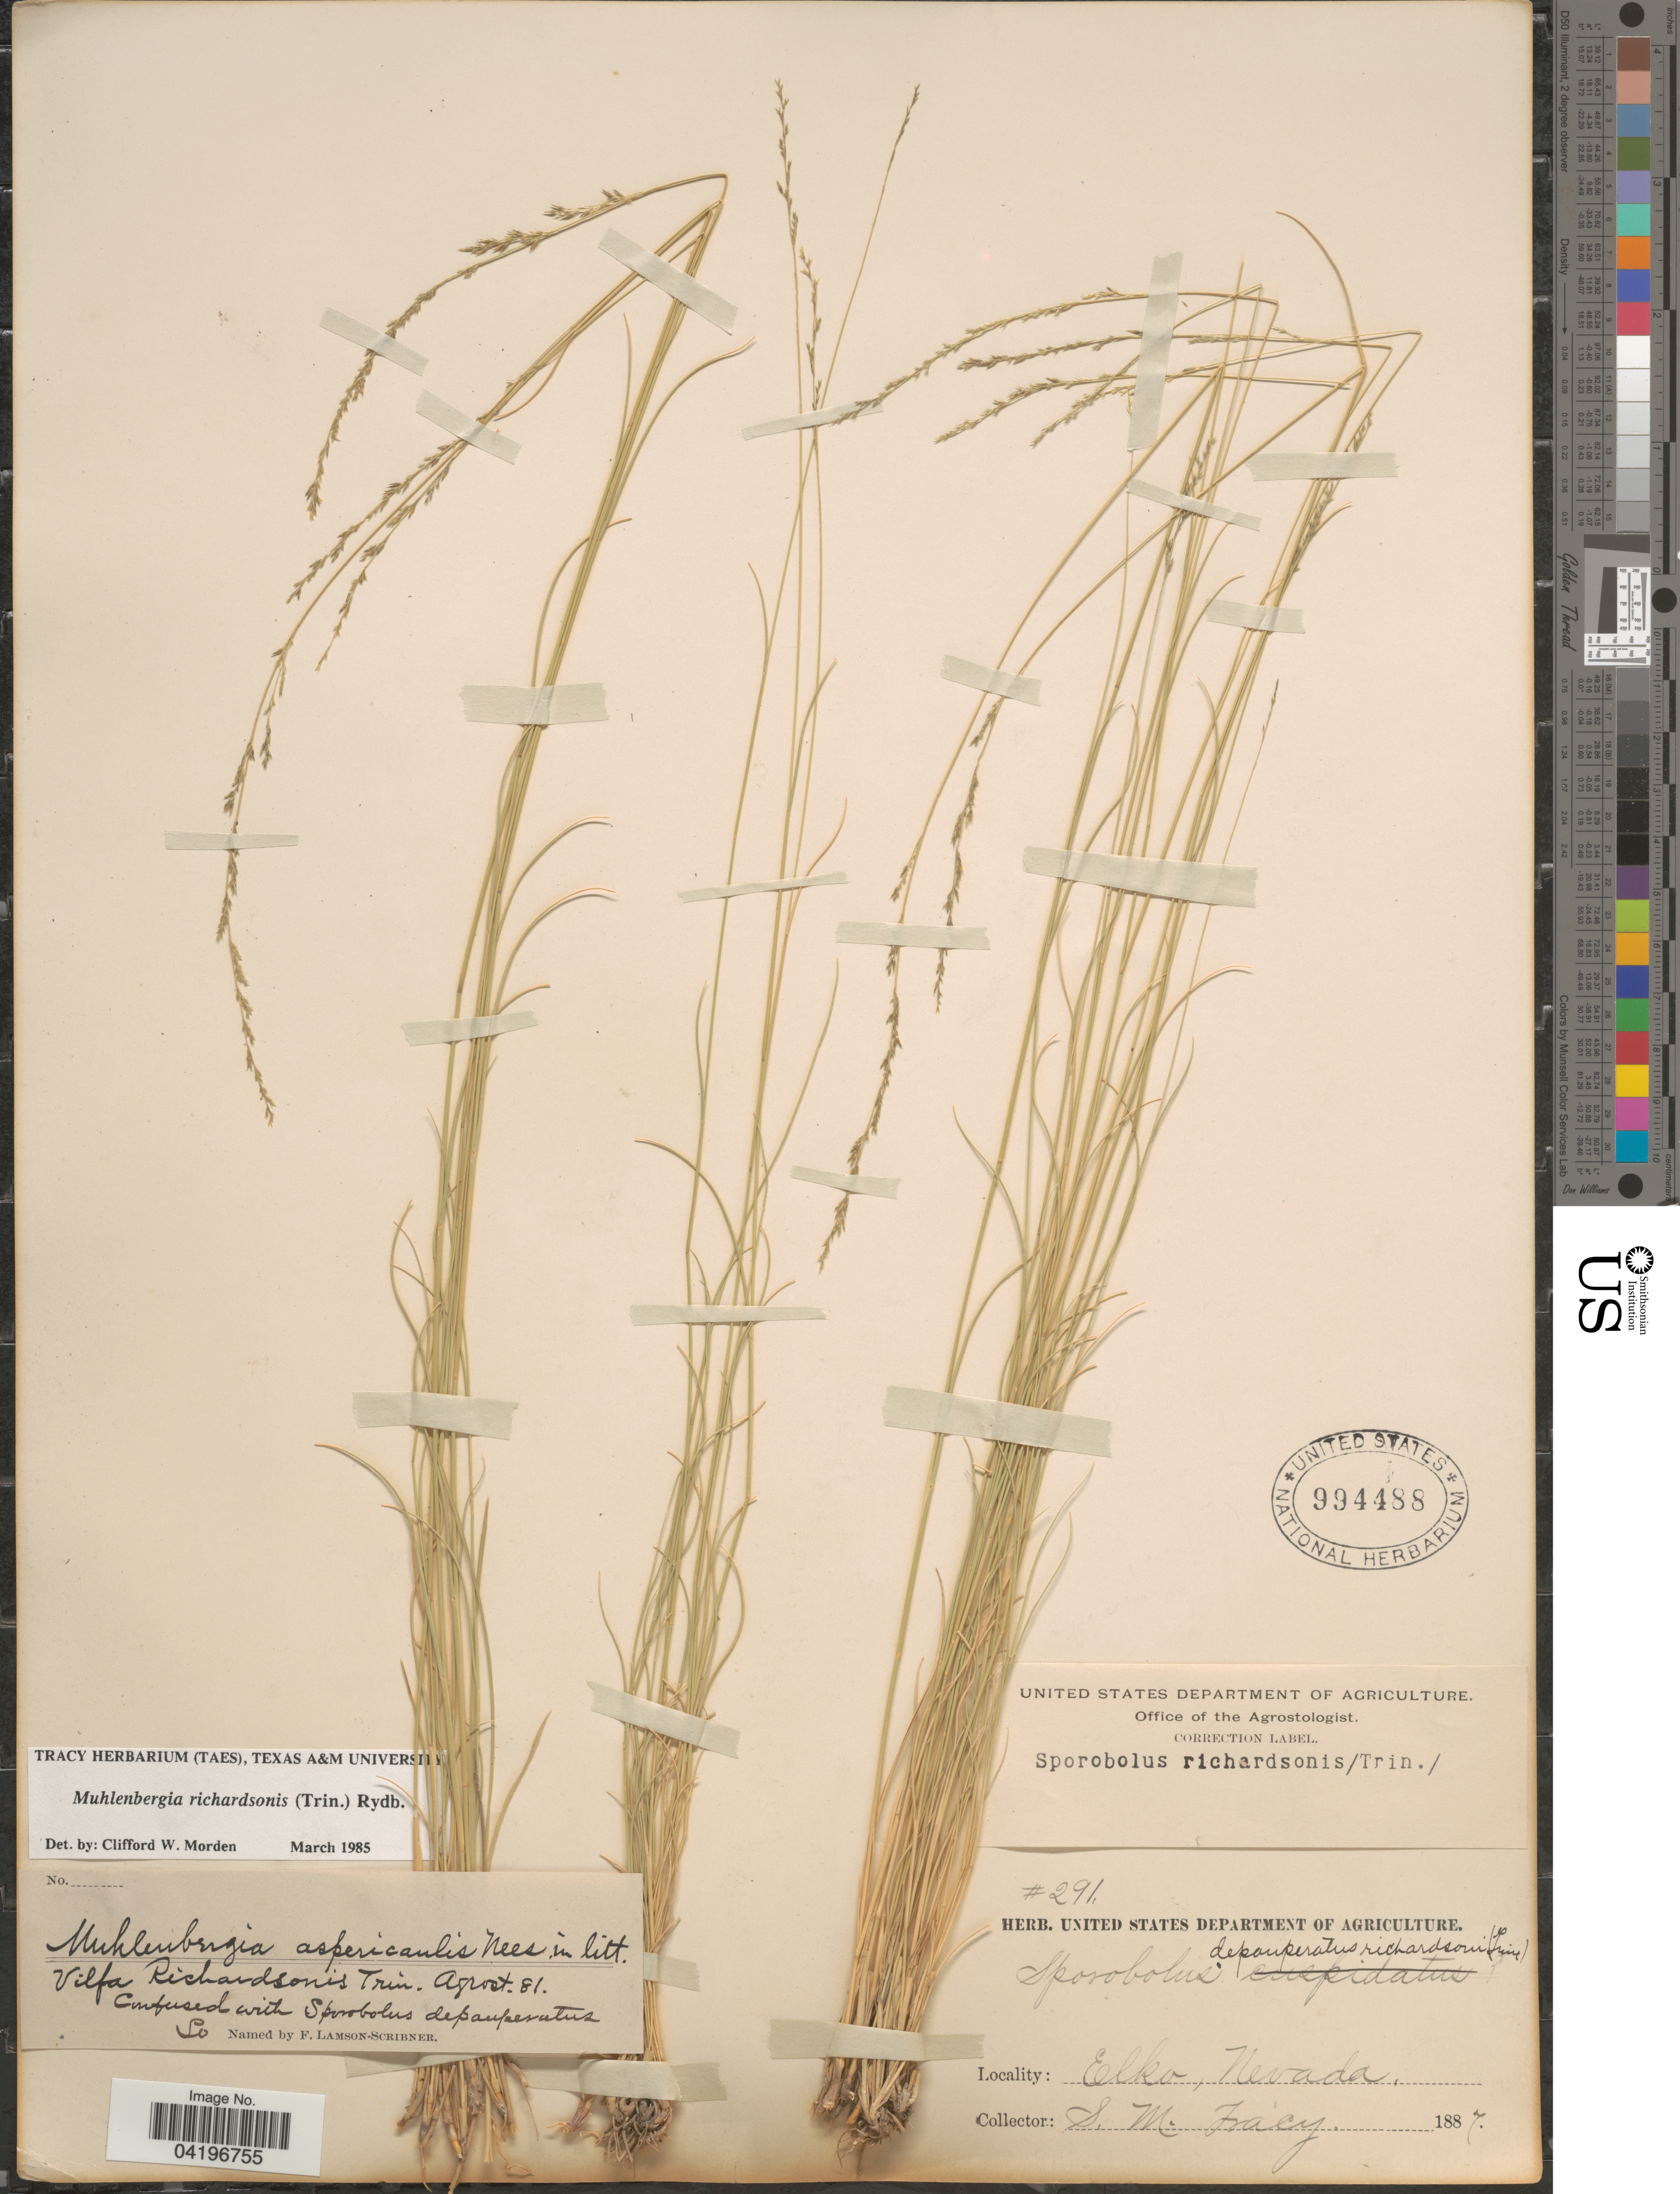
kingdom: Plantae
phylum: Tracheophyta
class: Liliopsida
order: Poales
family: Poaceae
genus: Muhlenbergia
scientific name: Muhlenbergia richardsonis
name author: (Trin.) Rydb.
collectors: S. M. Tracy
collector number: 291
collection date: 1887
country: United States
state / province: Nevada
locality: Elko.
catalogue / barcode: US 994488